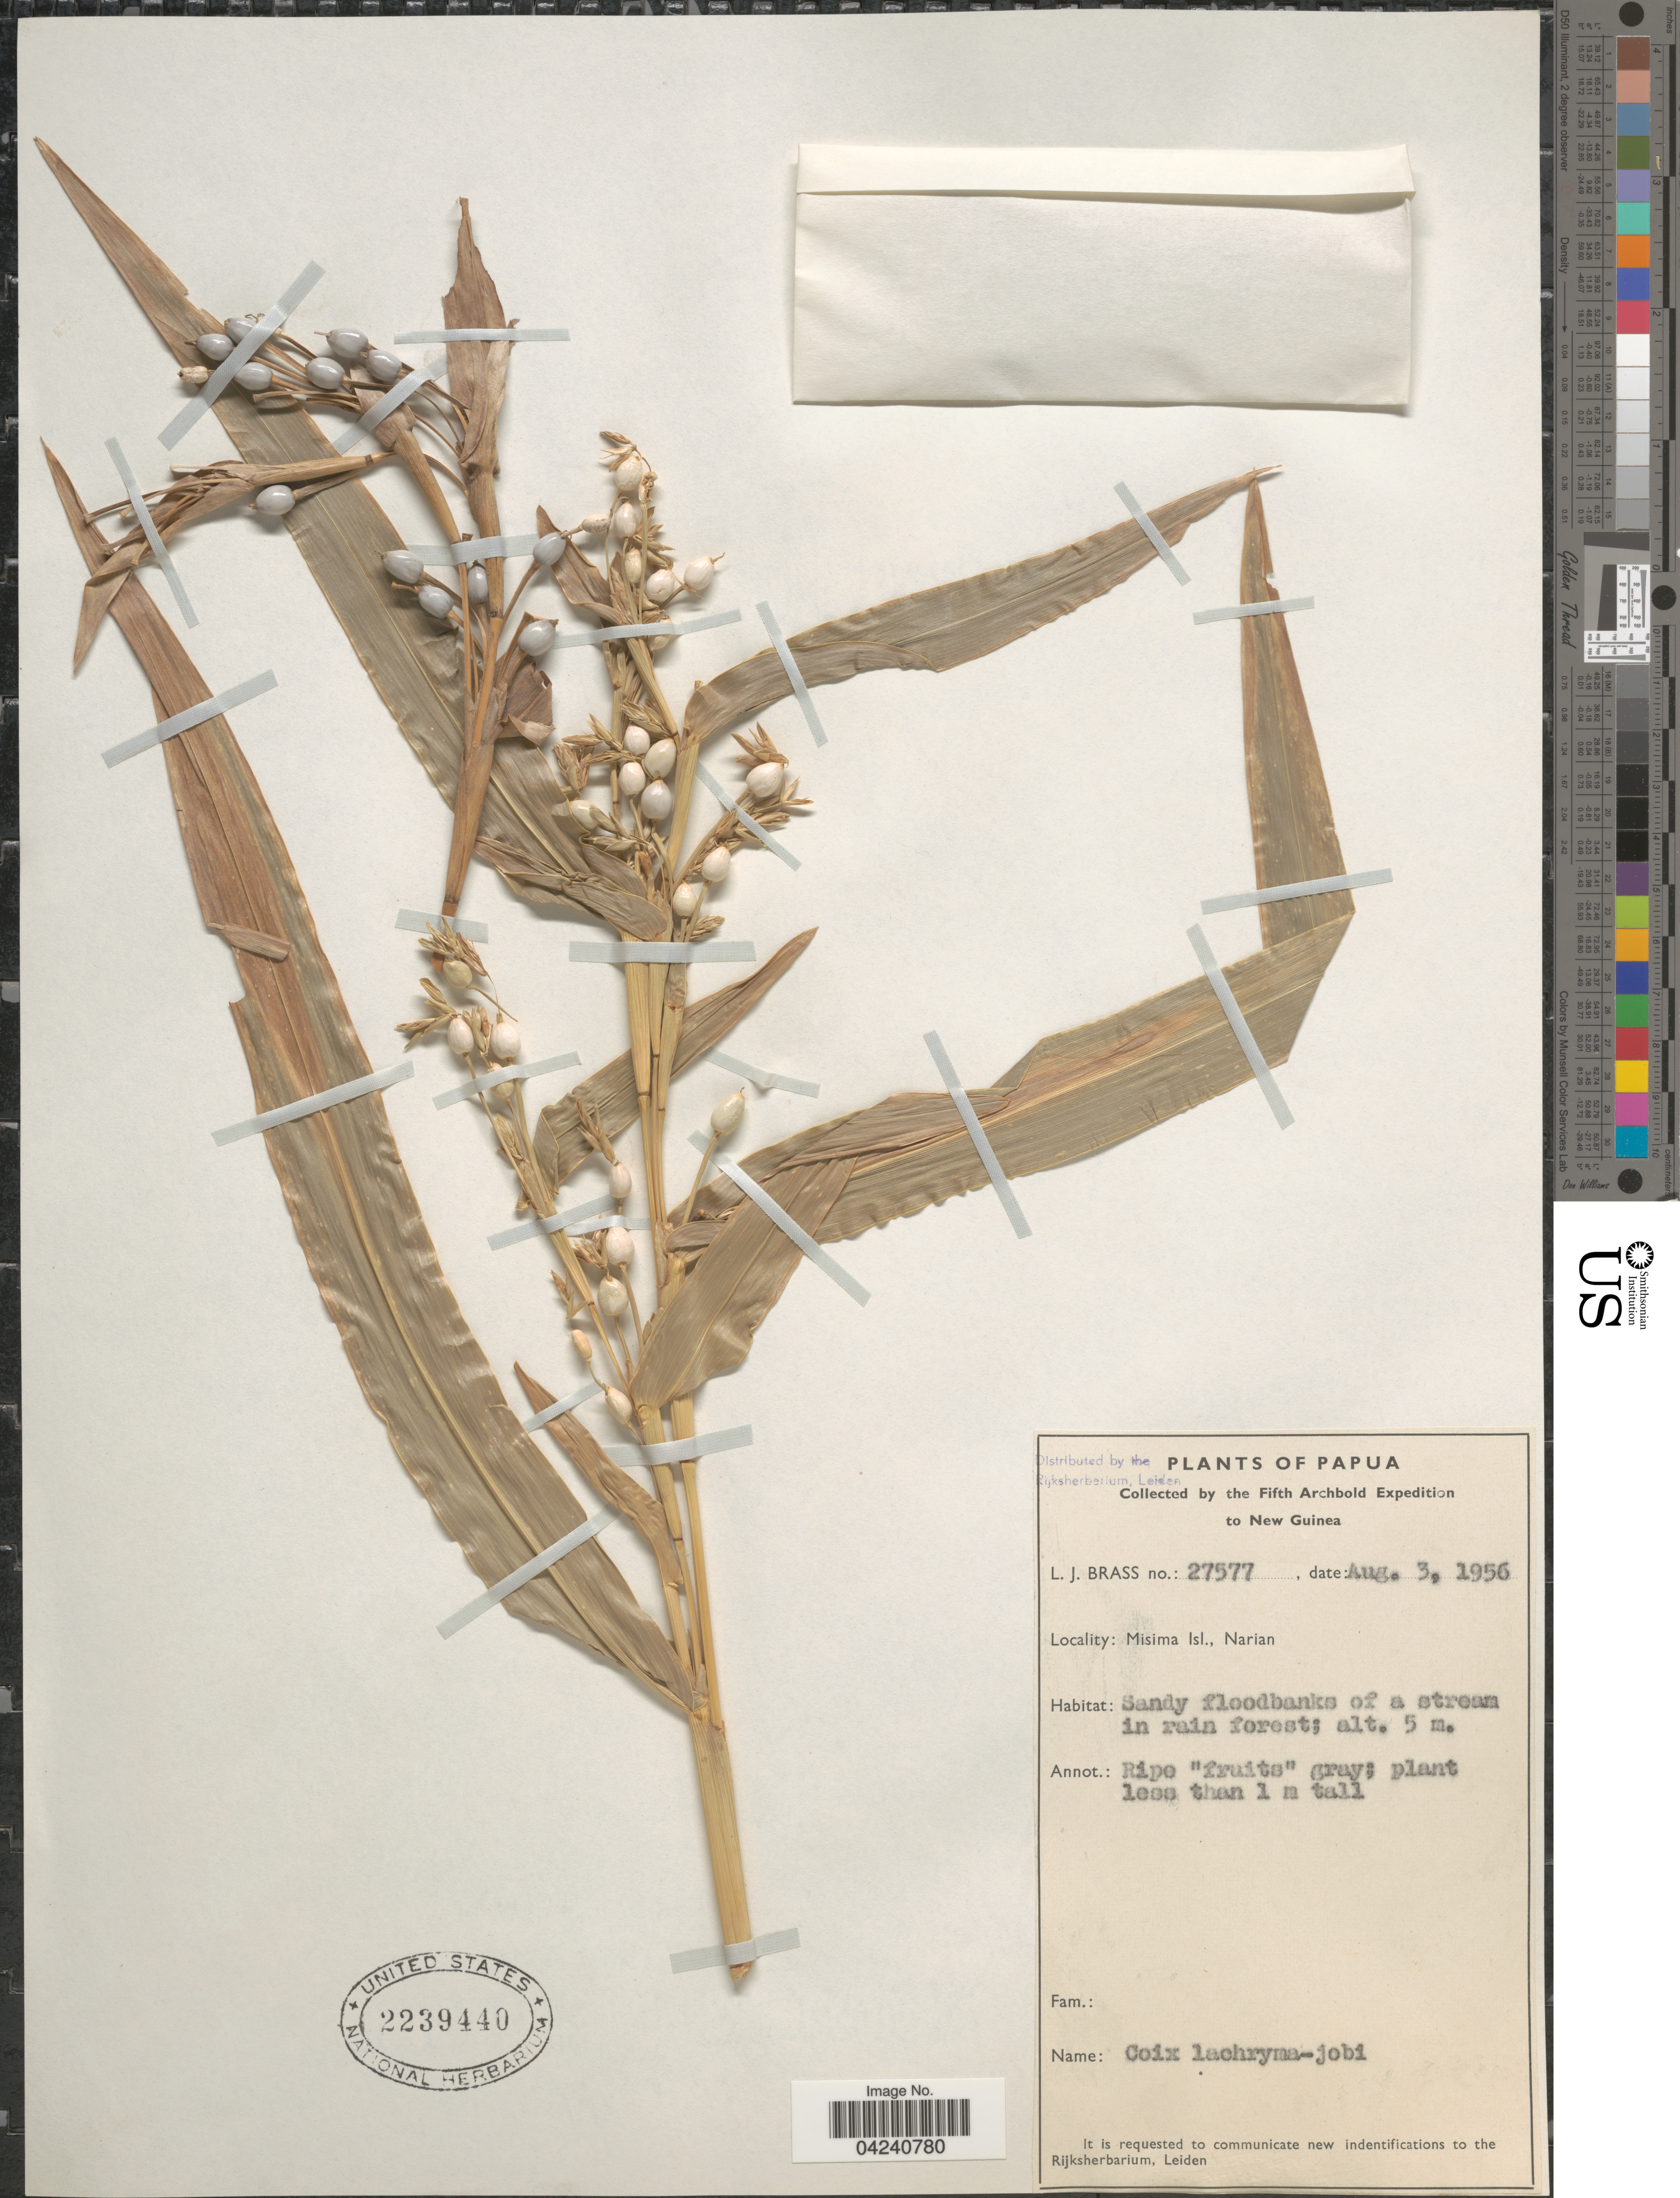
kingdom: Plantae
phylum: Tracheophyta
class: Liliopsida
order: Poales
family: Poaceae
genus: Coix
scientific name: Coix lacryma-jobi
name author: L.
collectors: L. J. Brass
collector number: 27577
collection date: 1956-08-03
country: Papua New Guinea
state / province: Milne Bay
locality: Papua. The Fifth Archbold Expedition to New Guinea. Misima Isl., Narian.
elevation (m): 5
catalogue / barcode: US 2239440